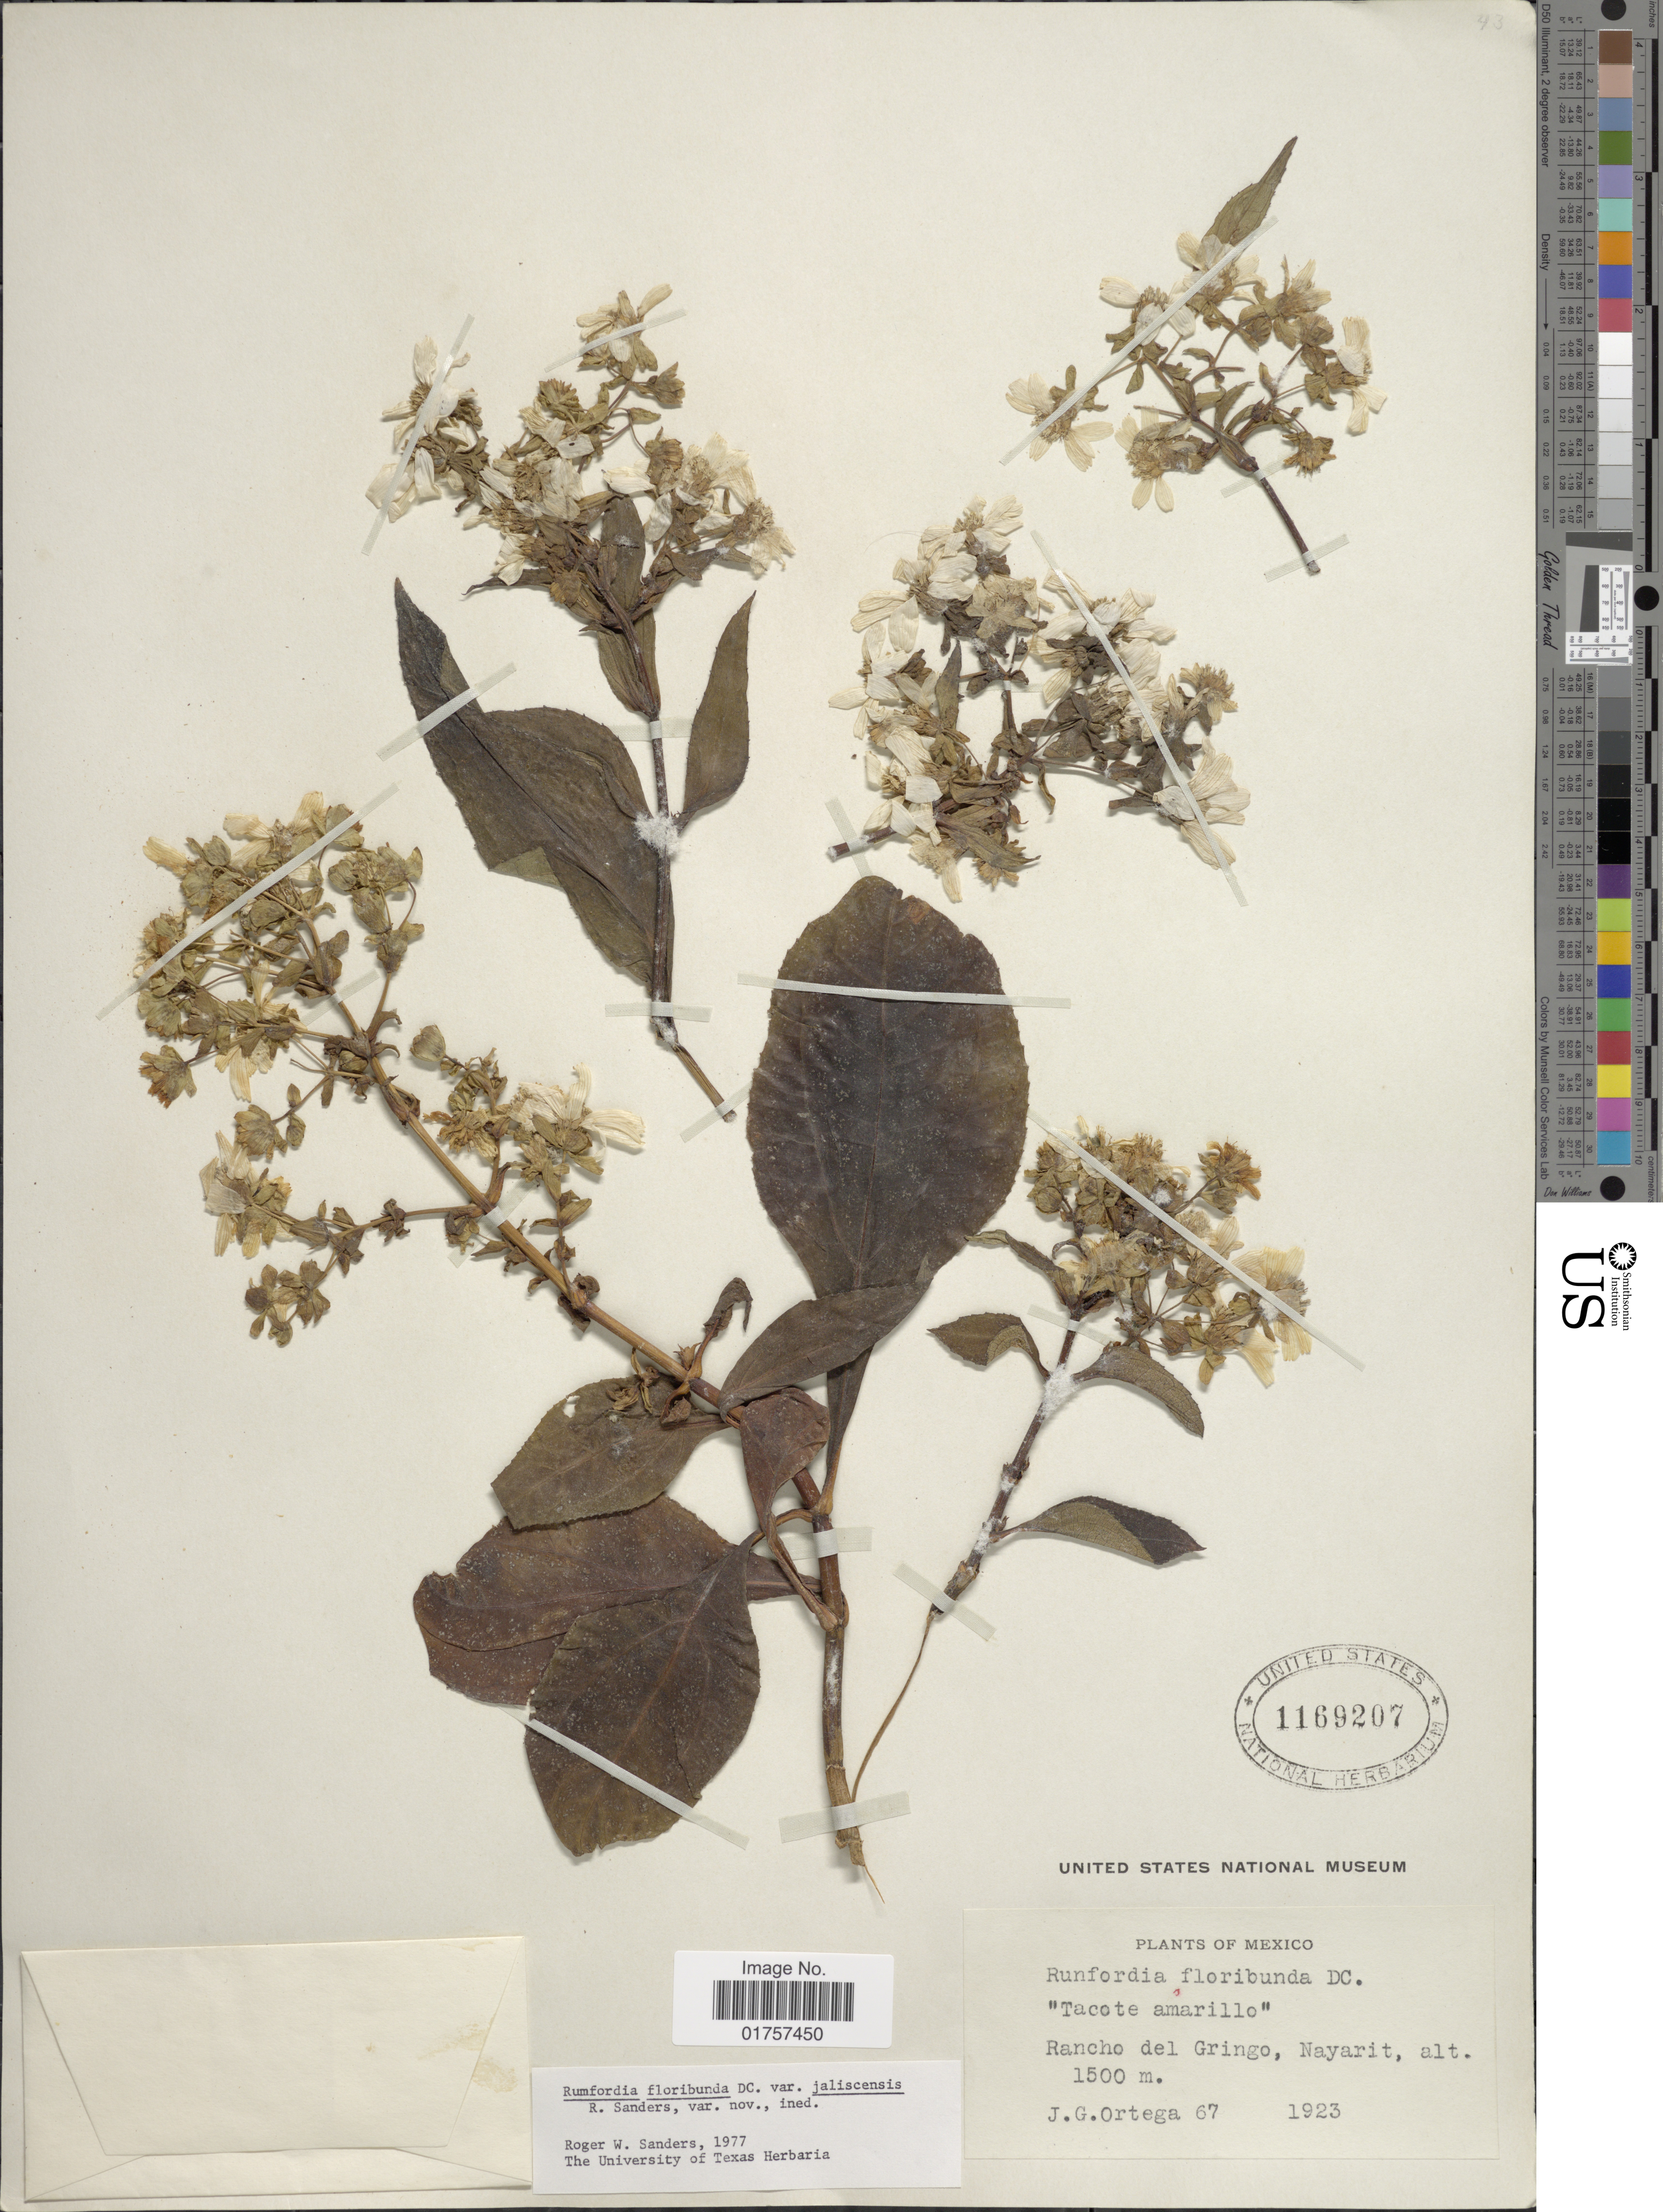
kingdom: Plantae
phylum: Tracheophyta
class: Magnoliopsida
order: Asterales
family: Asteraceae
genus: Rumfordia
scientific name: Rumfordia floribunda var. jaliscensis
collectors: J. Ortega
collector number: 67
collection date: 1923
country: Mexico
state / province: Nayarit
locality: Ranche del Gringo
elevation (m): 1500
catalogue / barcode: US 1169207